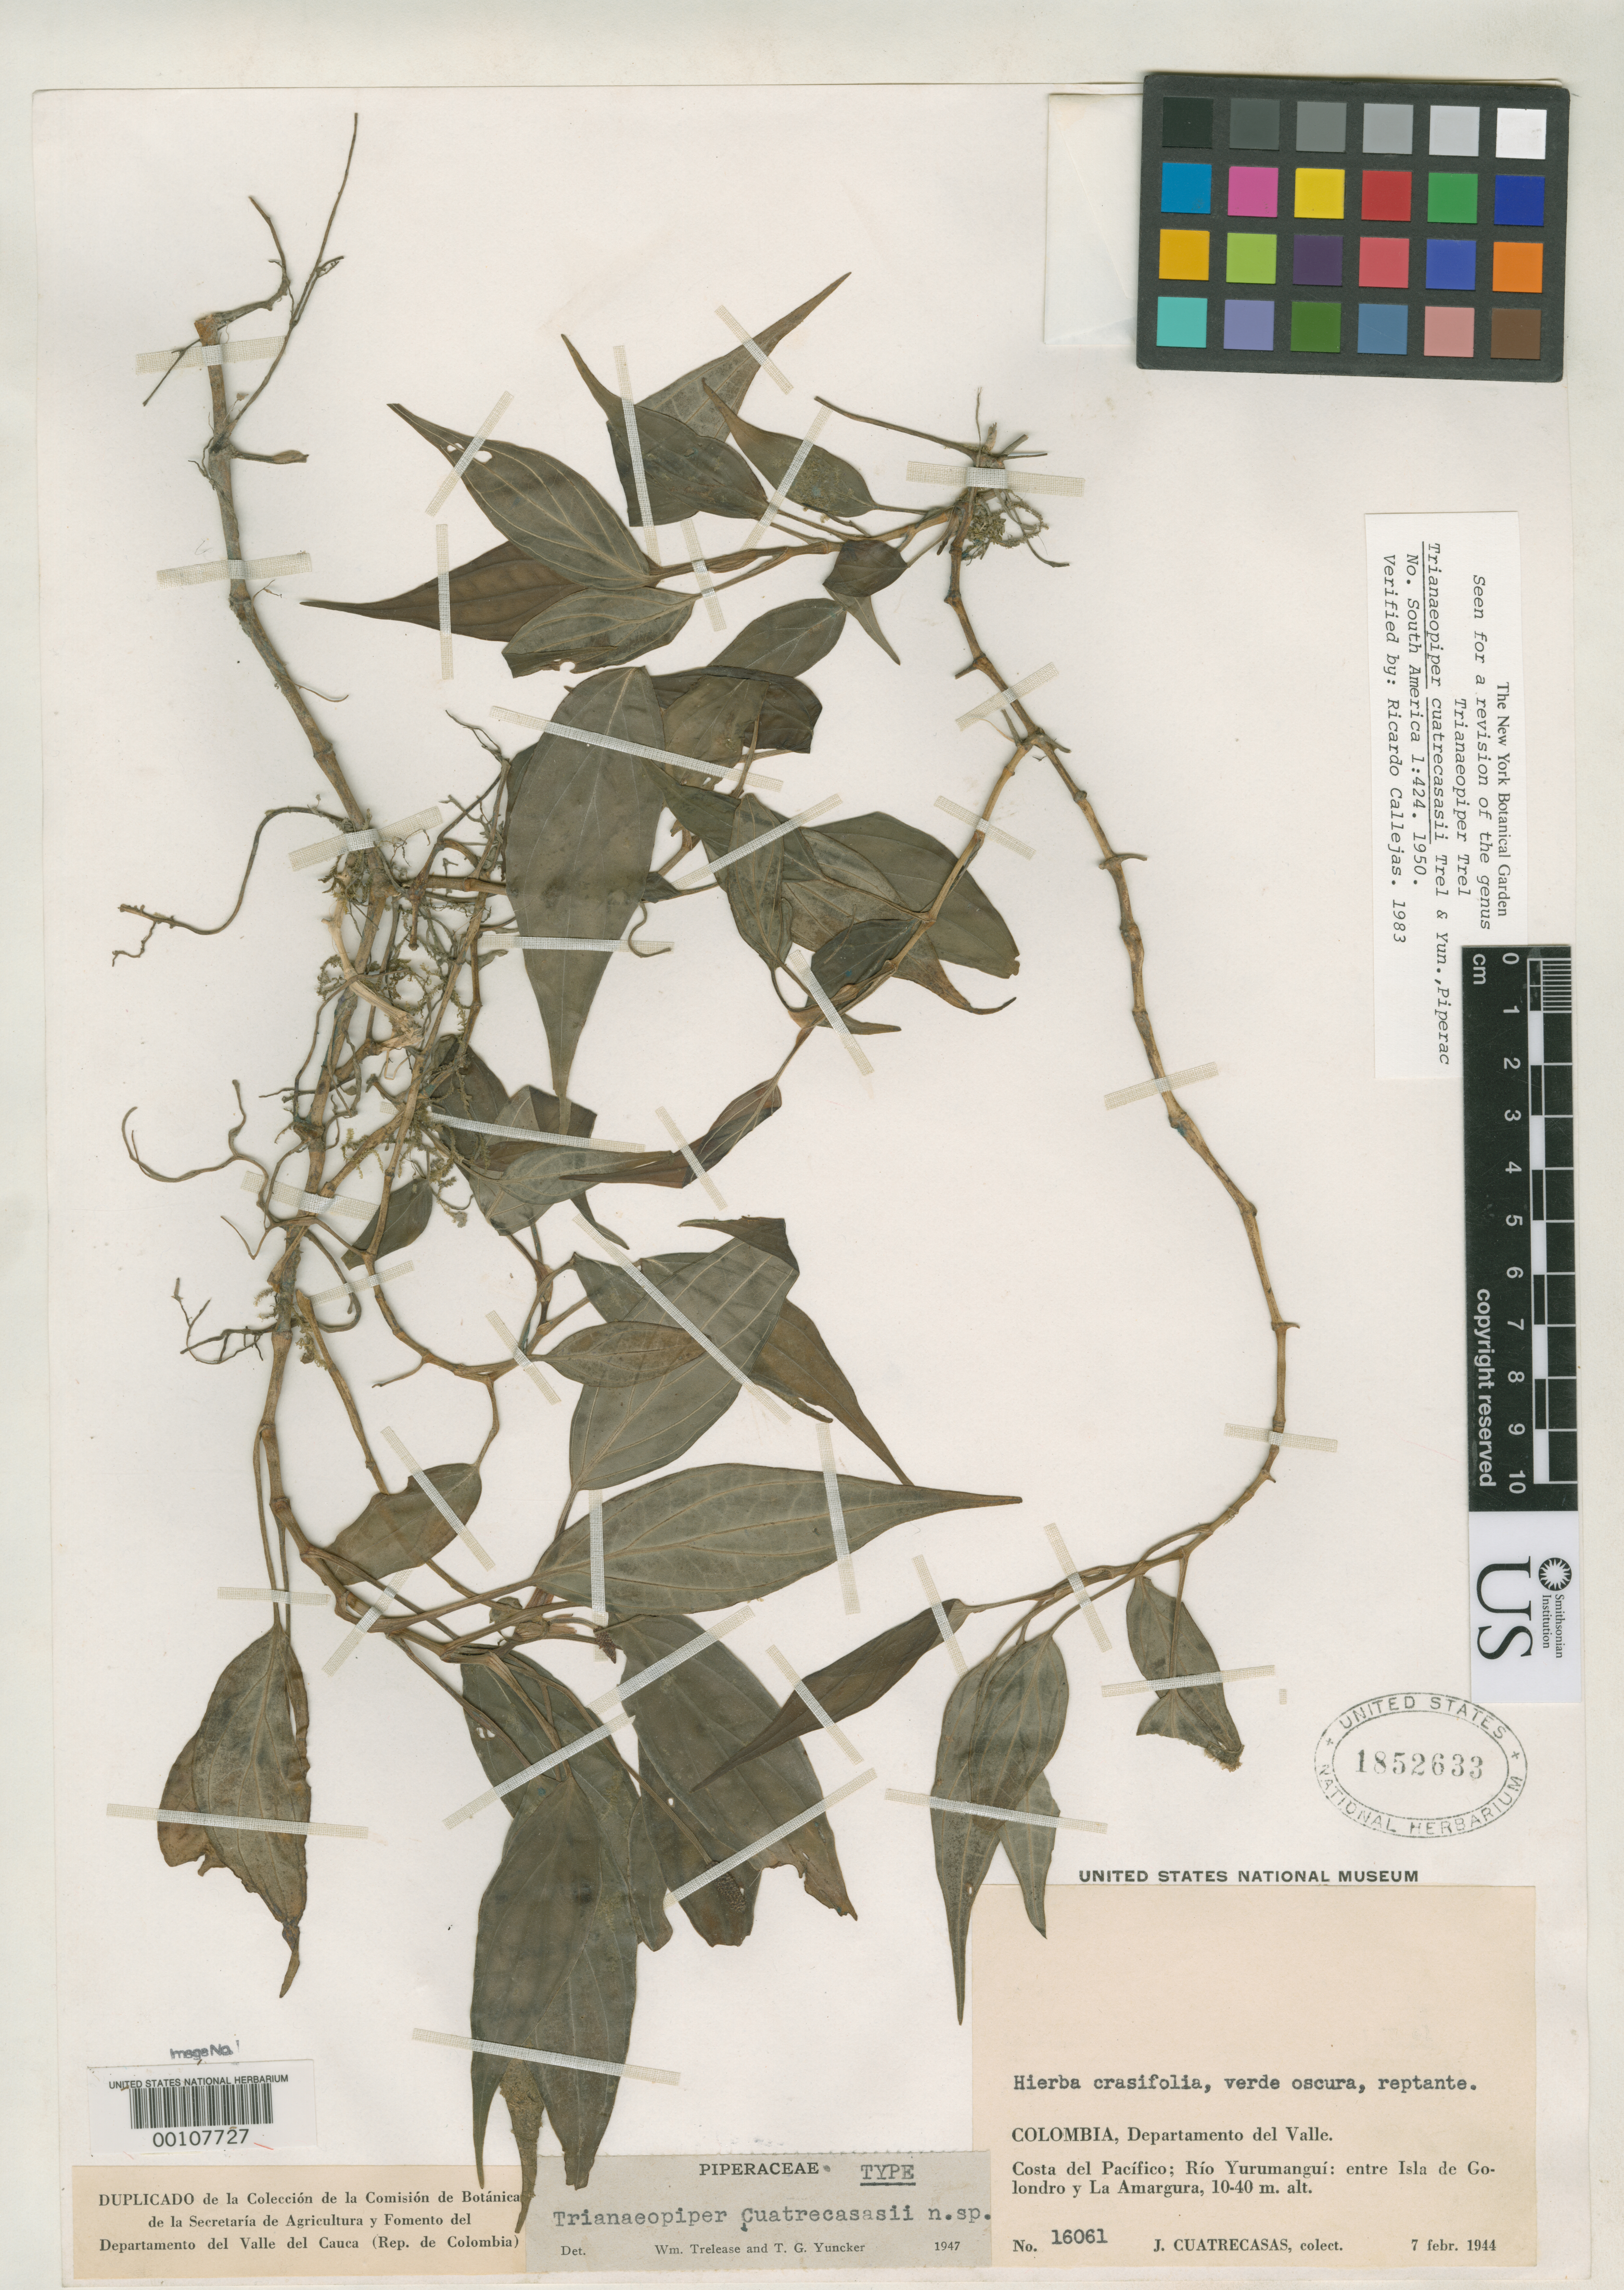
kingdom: Plantae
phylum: Tracheophyta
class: Magnoliopsida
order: Piperales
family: Piperaceae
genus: Trianaeopiper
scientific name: Trianaeopiper cuatrecasasii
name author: Trel. & Yunck.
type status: Holotype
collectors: J. Cuatrecasas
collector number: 16061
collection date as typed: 07 Feb 1944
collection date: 1944-02-07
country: Colombia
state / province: Valle del Cauca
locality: Pacific Coast, Rio Yurumangui, between Isla de Golondro & La Amargura.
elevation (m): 10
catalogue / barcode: US 1852633